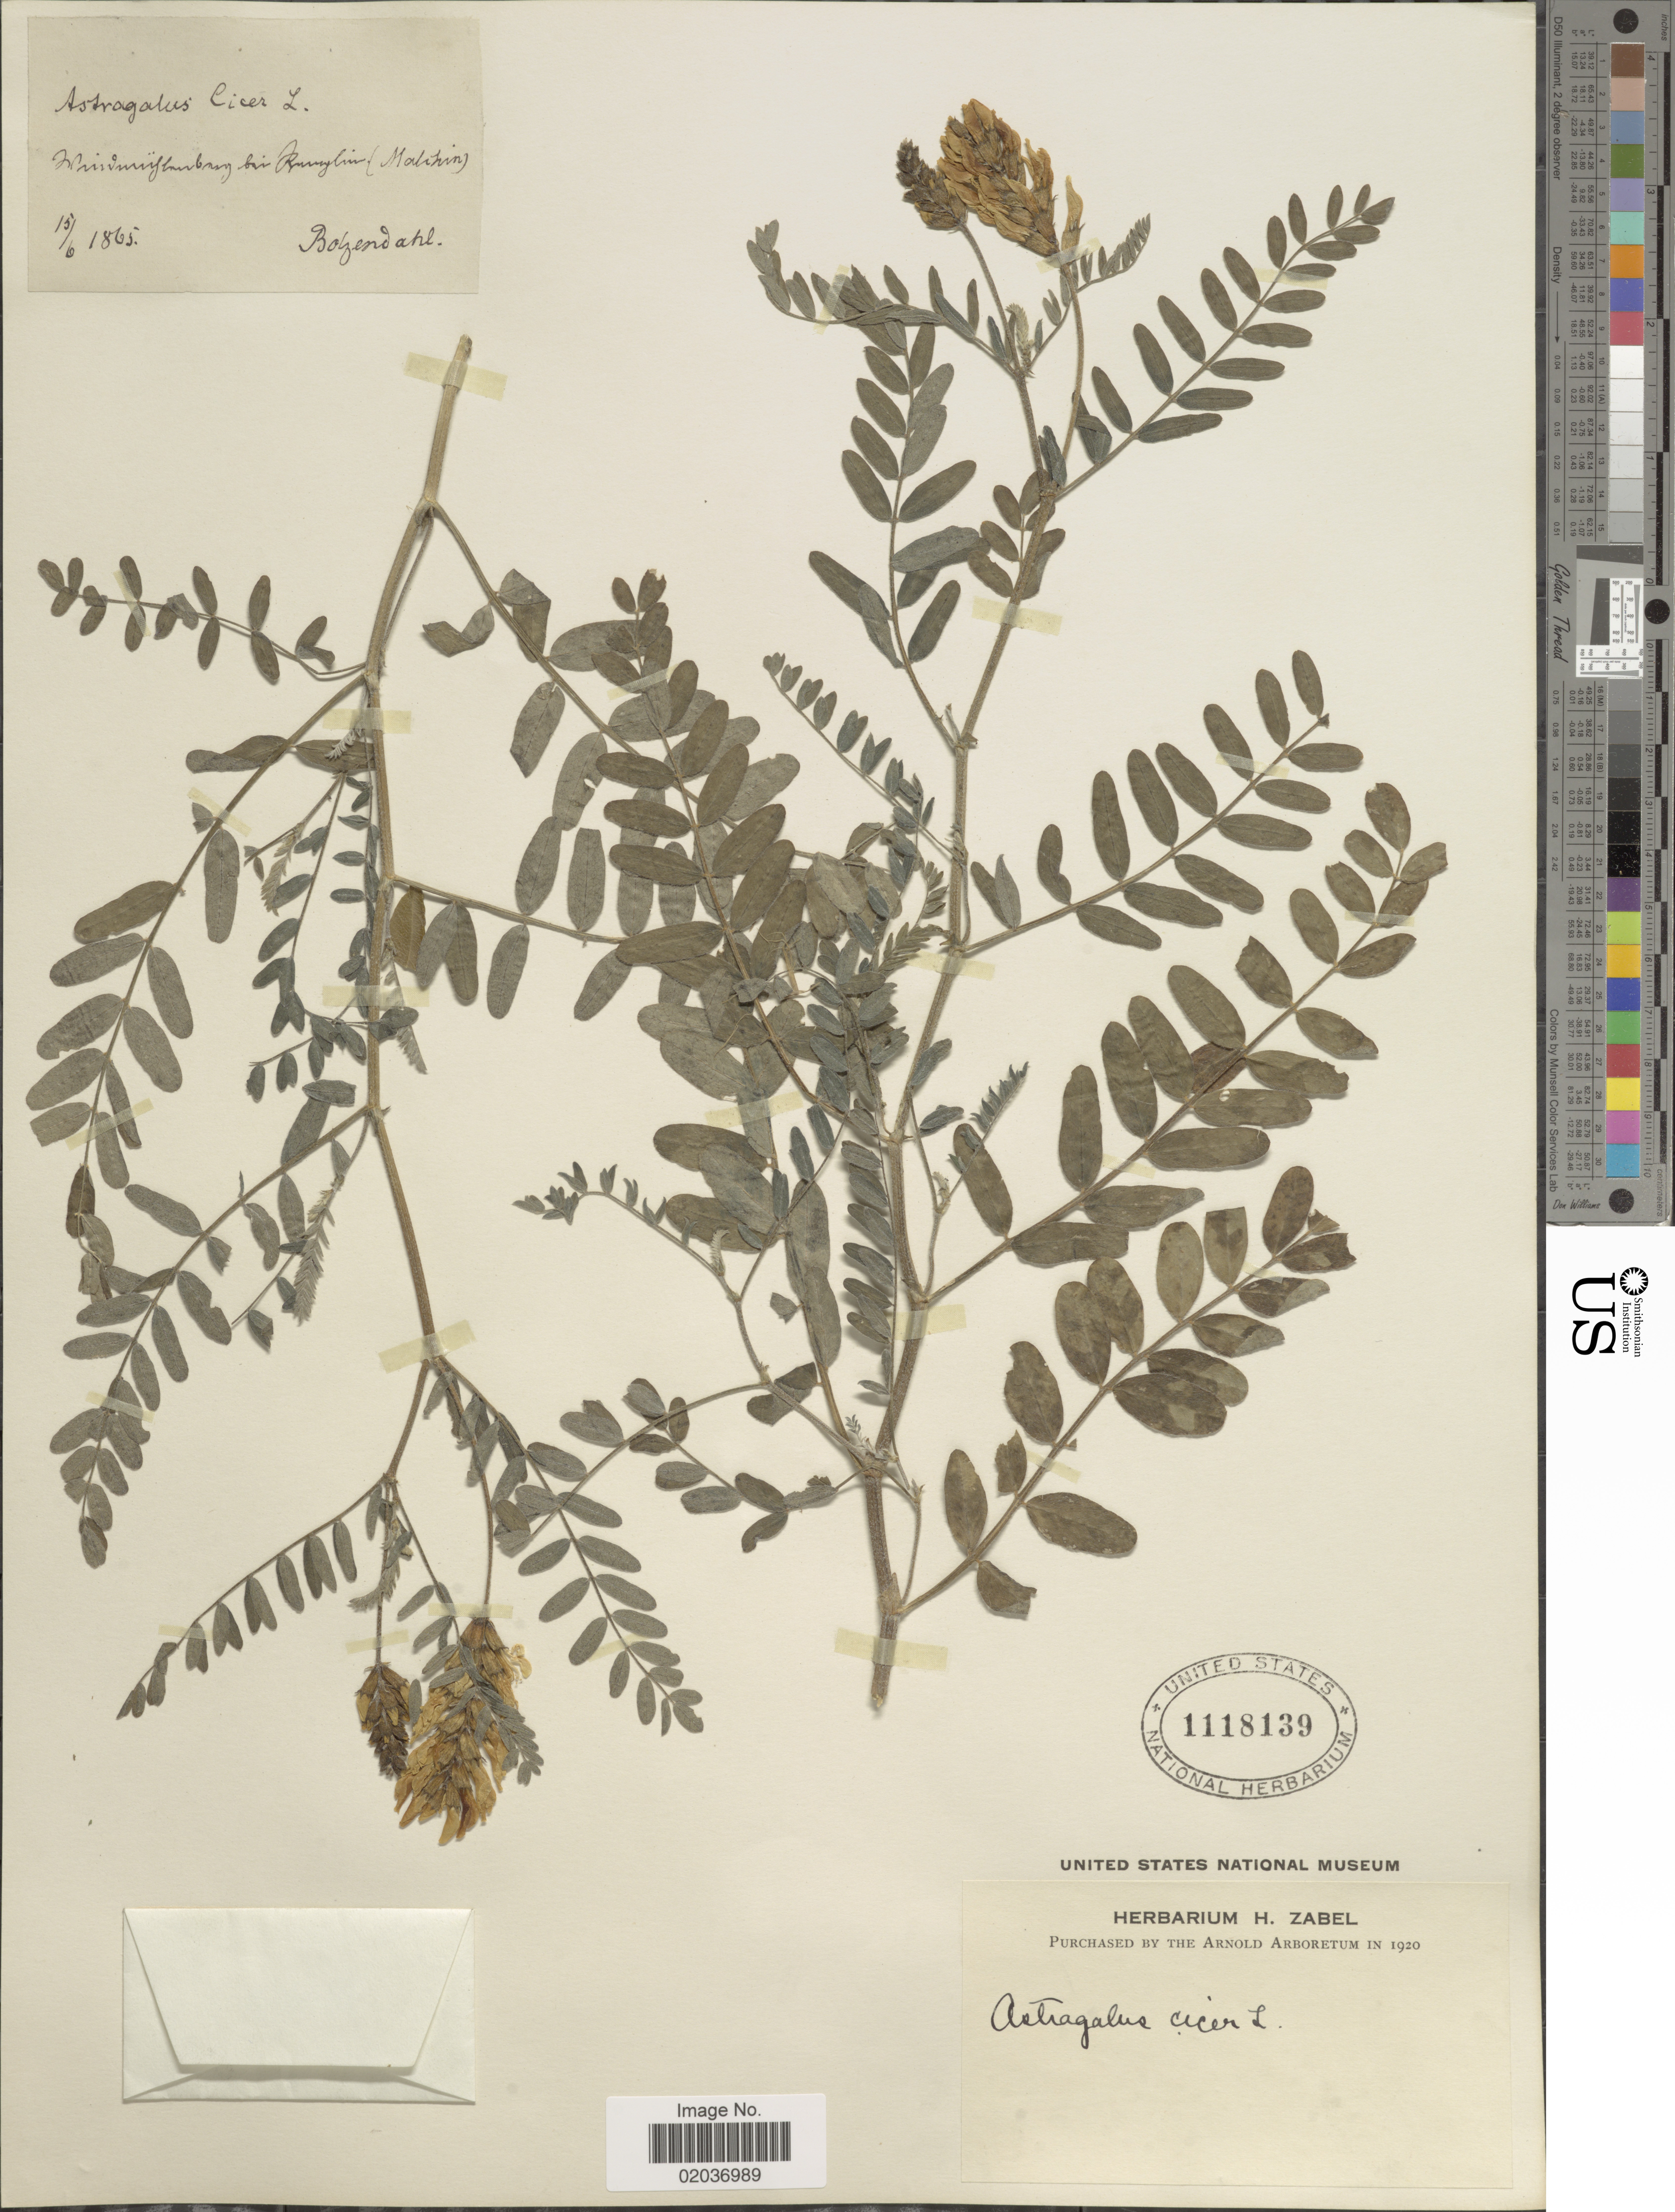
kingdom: Plantae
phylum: Tracheophyta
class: Magnoliopsida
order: Fabales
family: Fabaceae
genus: Astragalus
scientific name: Astragalus cicer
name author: L.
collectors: Bolzendahl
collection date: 1865-06-15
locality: Wuivurnflrerbrez biz Kurnuylim (Malikin) [interpreted]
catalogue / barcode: US 1118139